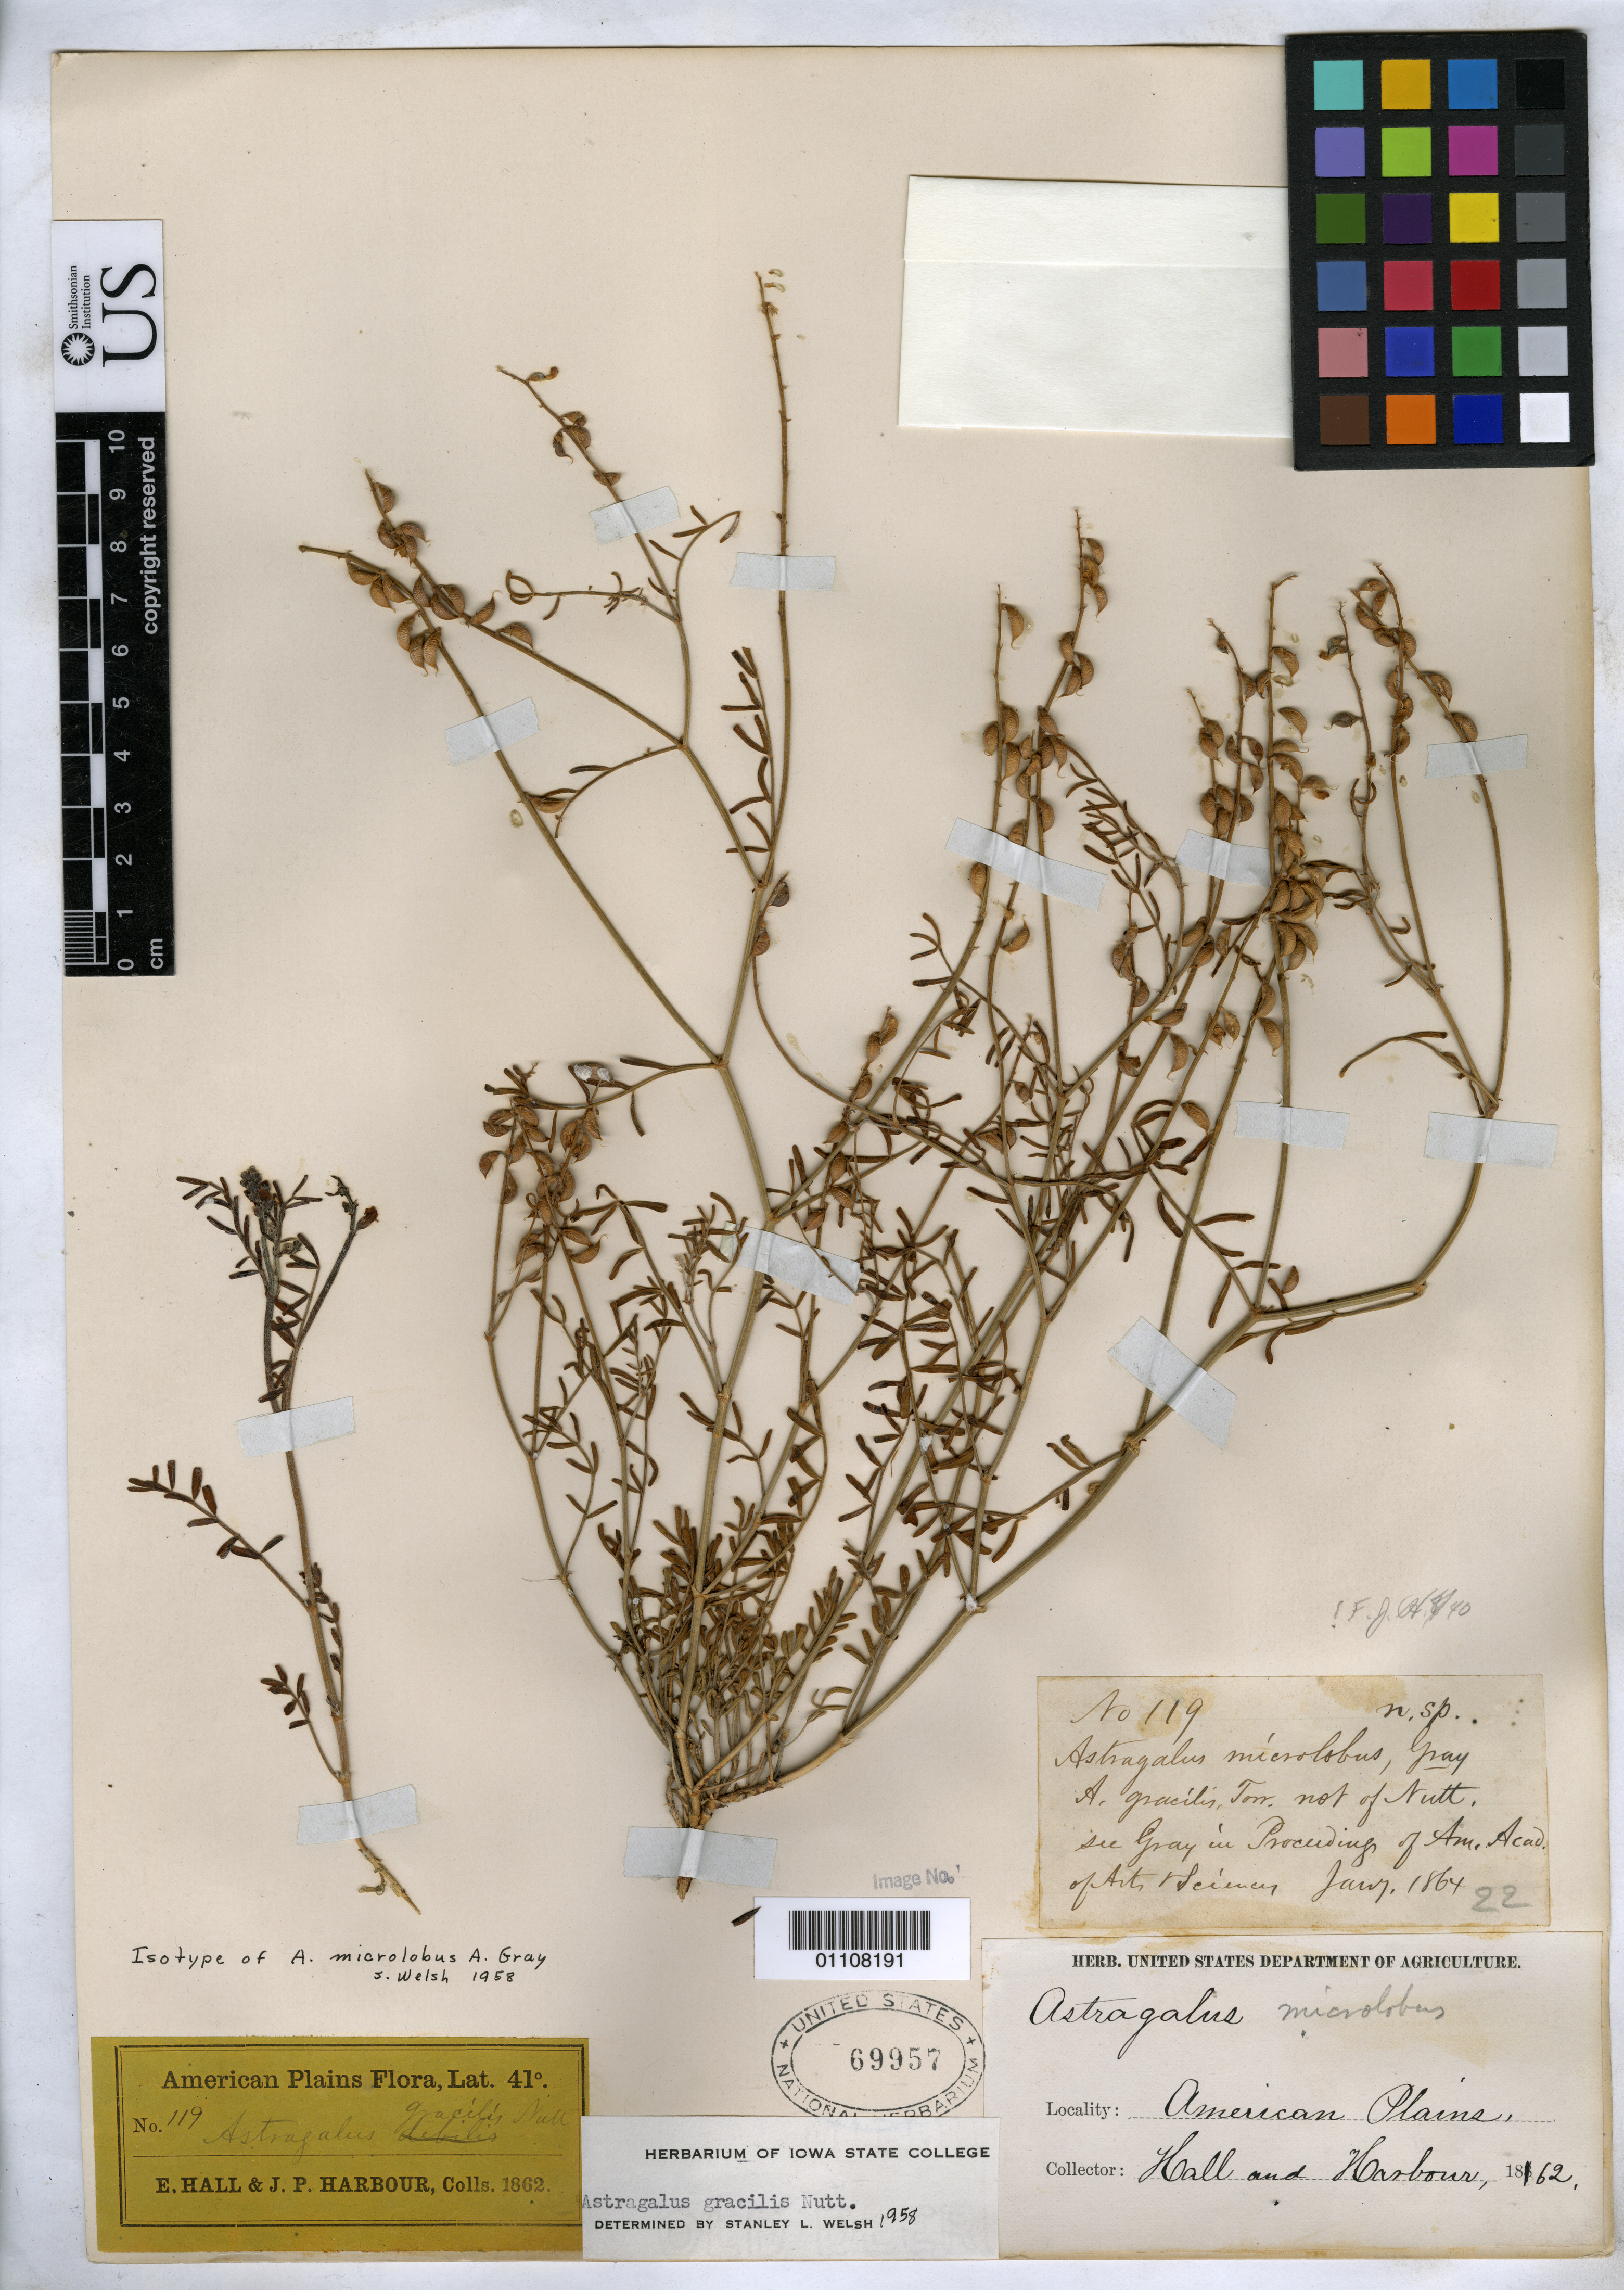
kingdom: Plantae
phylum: Tracheophyta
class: Magnoliopsida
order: Fabales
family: Fabaceae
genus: Astragalus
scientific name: Astragalus microlobus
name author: A. Gray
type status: Isolectotype; Syntype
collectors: E. Hall & J. Harbour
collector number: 119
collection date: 1862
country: United States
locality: Lat. 41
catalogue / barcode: US 69957